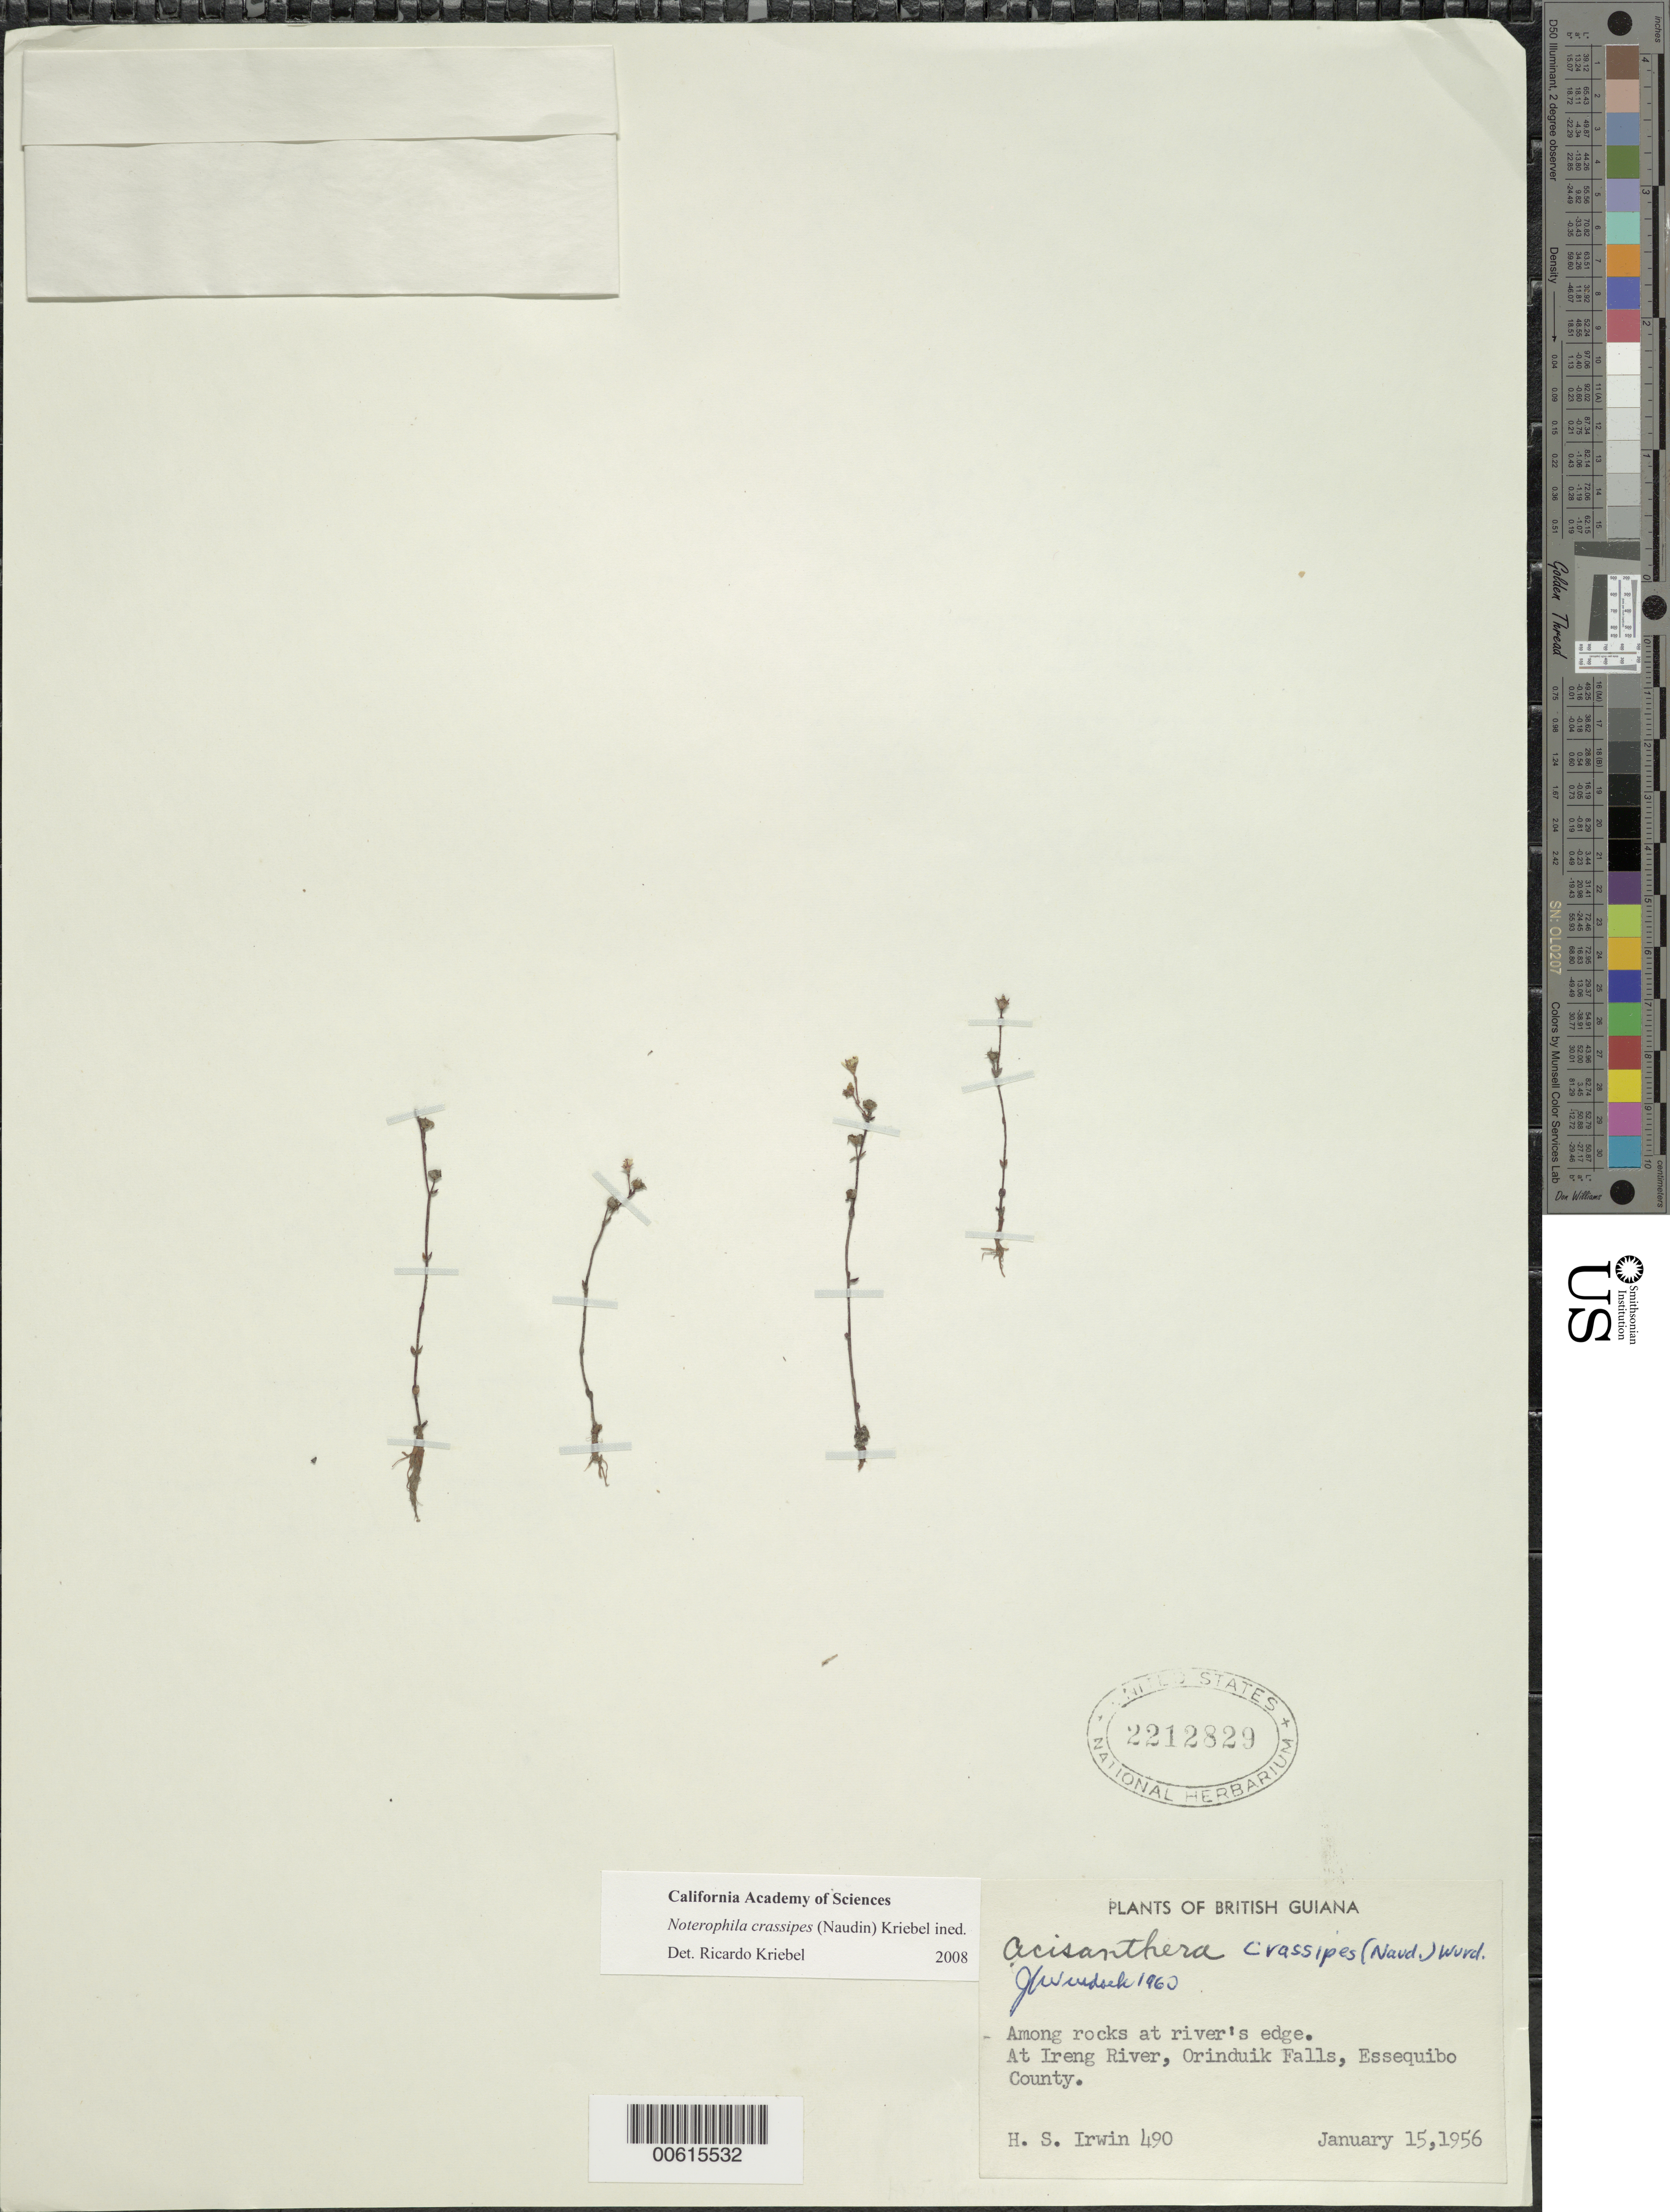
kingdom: Plantae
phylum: Tracheophyta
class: Magnoliopsida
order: Myrtales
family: Melastomataceae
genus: Noterophila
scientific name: Noterophila crassipes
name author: (Naudin) Kriebel & M.J. Rocha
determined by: Nunes da Silva, Diego, (RB), Jardim Botanico do Rio de Janeiro - Herbario (BRAZIL)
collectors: H. Irwin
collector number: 490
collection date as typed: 15-Jan-56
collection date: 1956-01-15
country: Guyana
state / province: Potaro-Siparuni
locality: Ireng R., Orinduik Falls, Essequibo County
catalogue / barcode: US 2212829